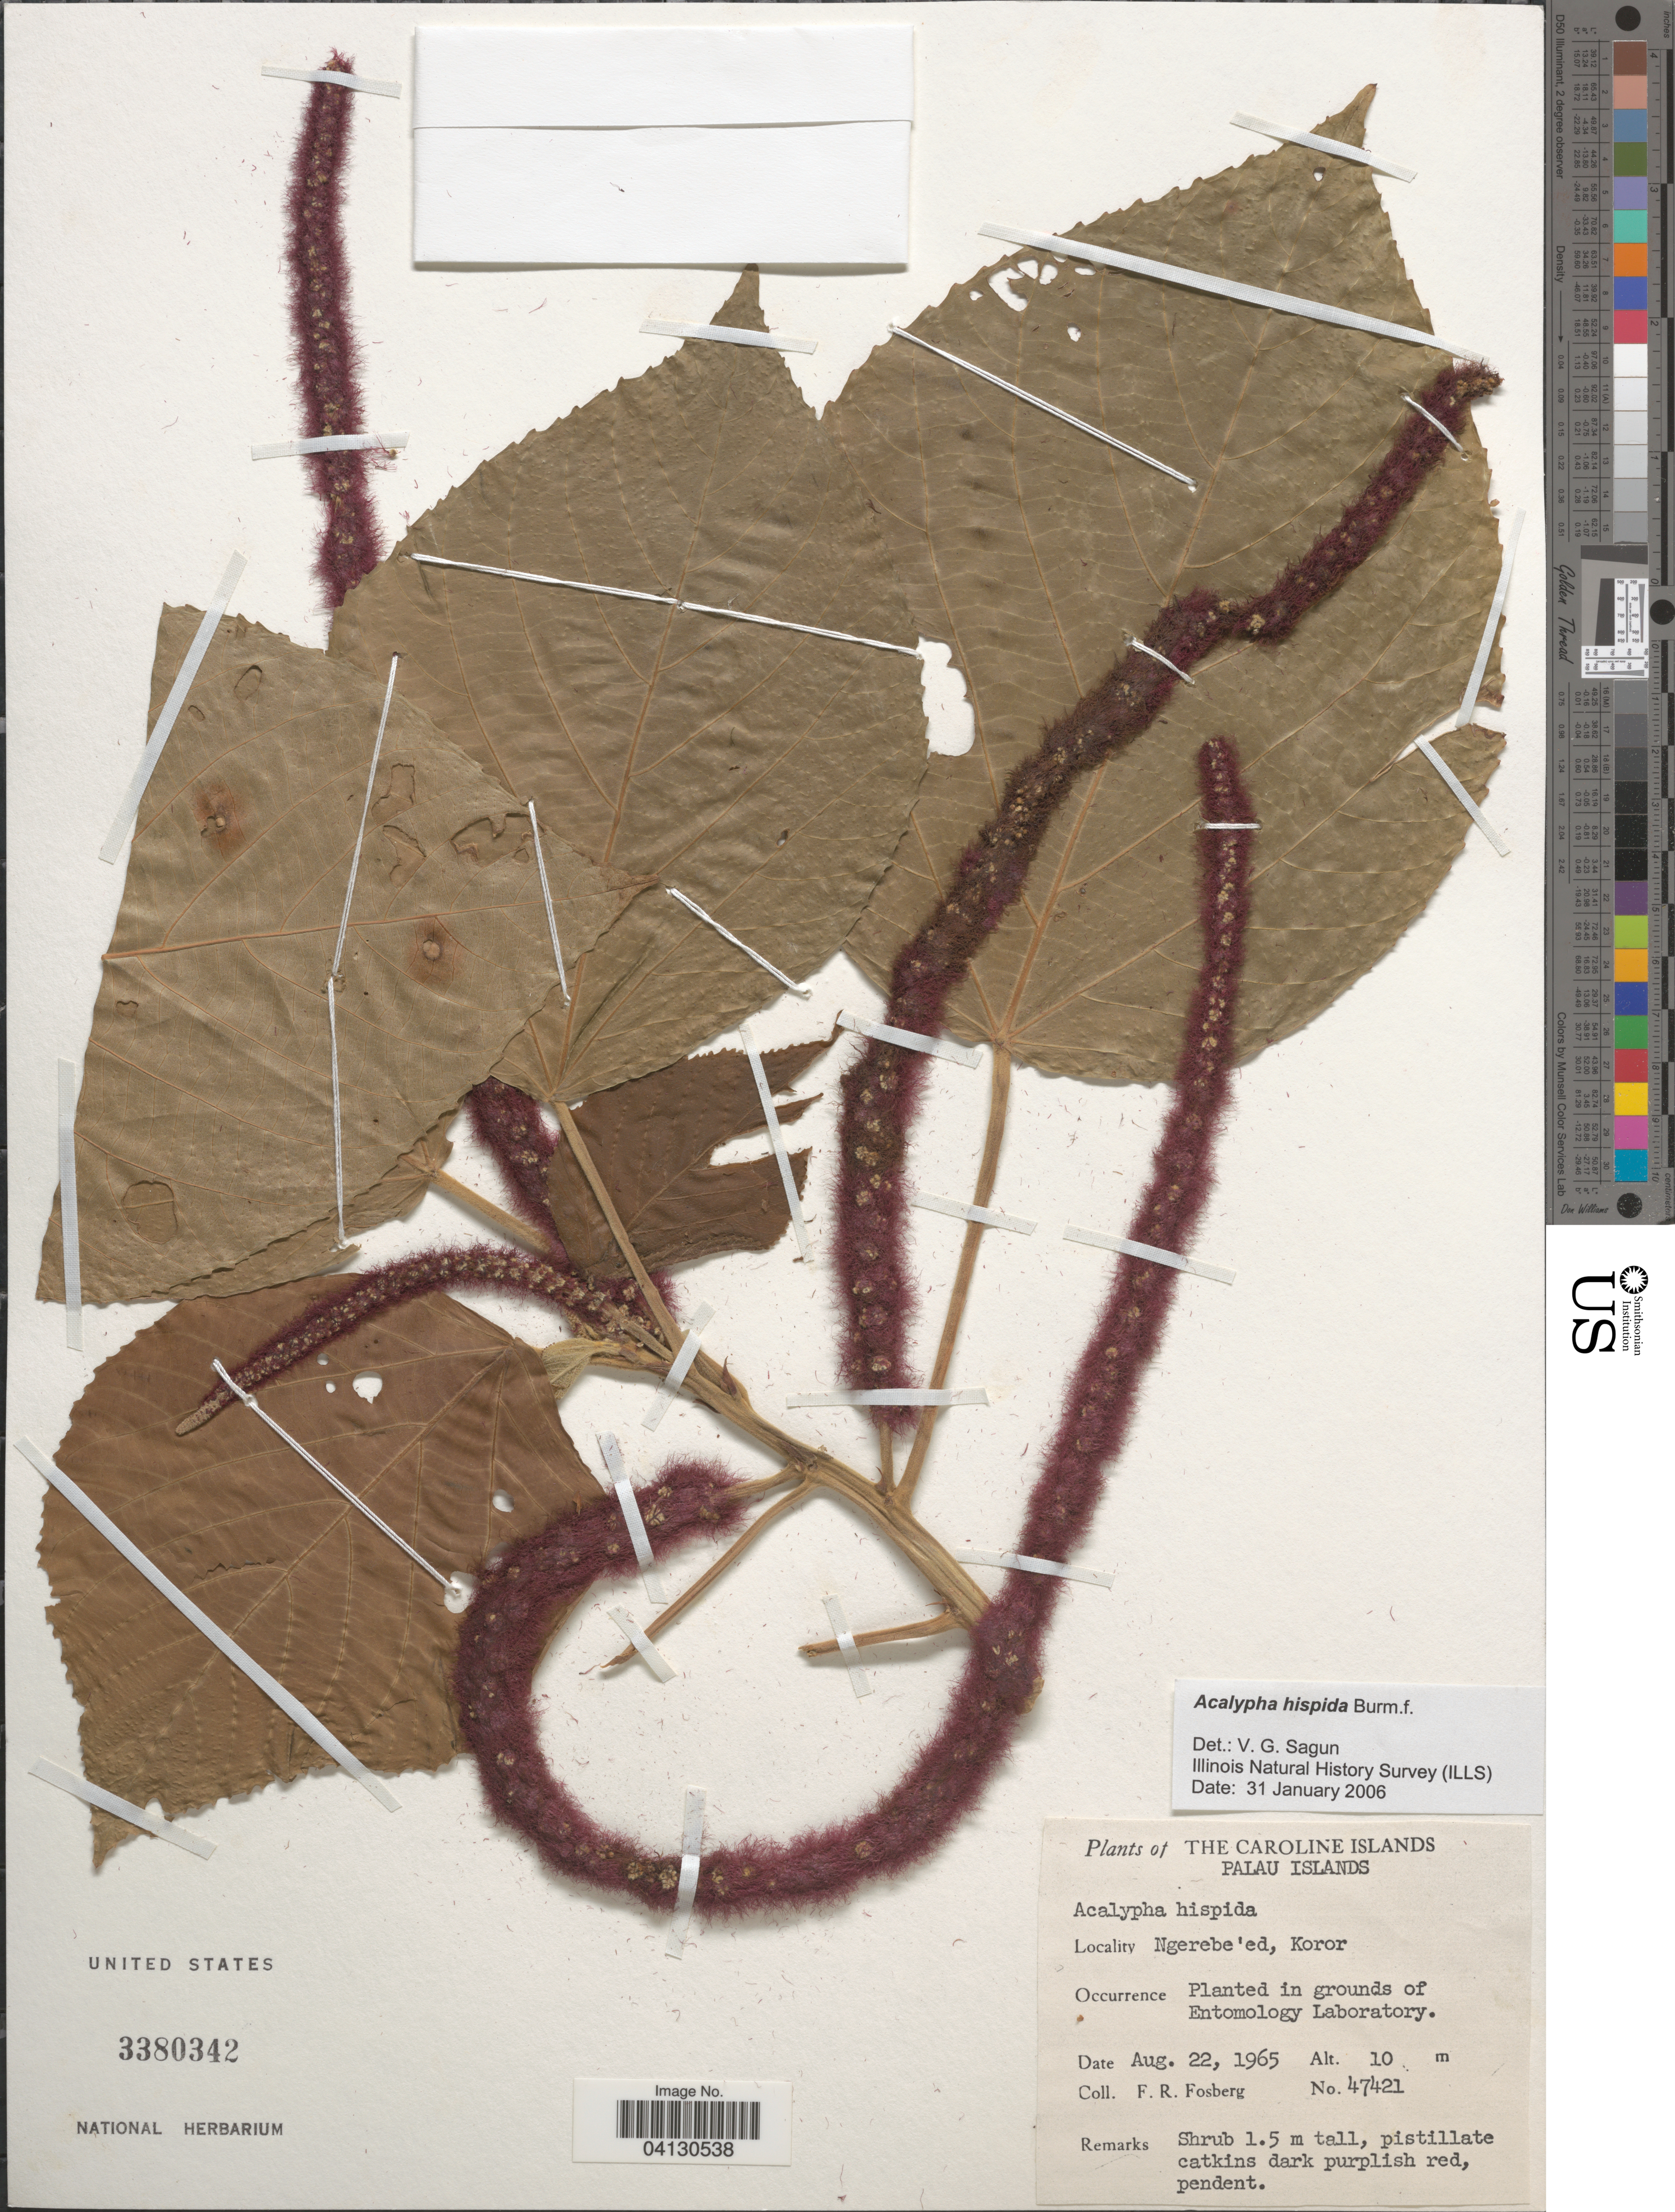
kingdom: Plantae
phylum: Tracheophyta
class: Magnoliopsida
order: Malpighiales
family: Euphorbiaceae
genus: Acalypha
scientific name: Acalypha hispida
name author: Burm. f.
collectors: F. R. Fosberg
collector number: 47421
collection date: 1965-08-22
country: Palau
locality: The Caroline Islands. Palau Islands. Ngerebe'ed, Koror. Planted in grounds of Entomology Laboratory.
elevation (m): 10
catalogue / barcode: US 3380342